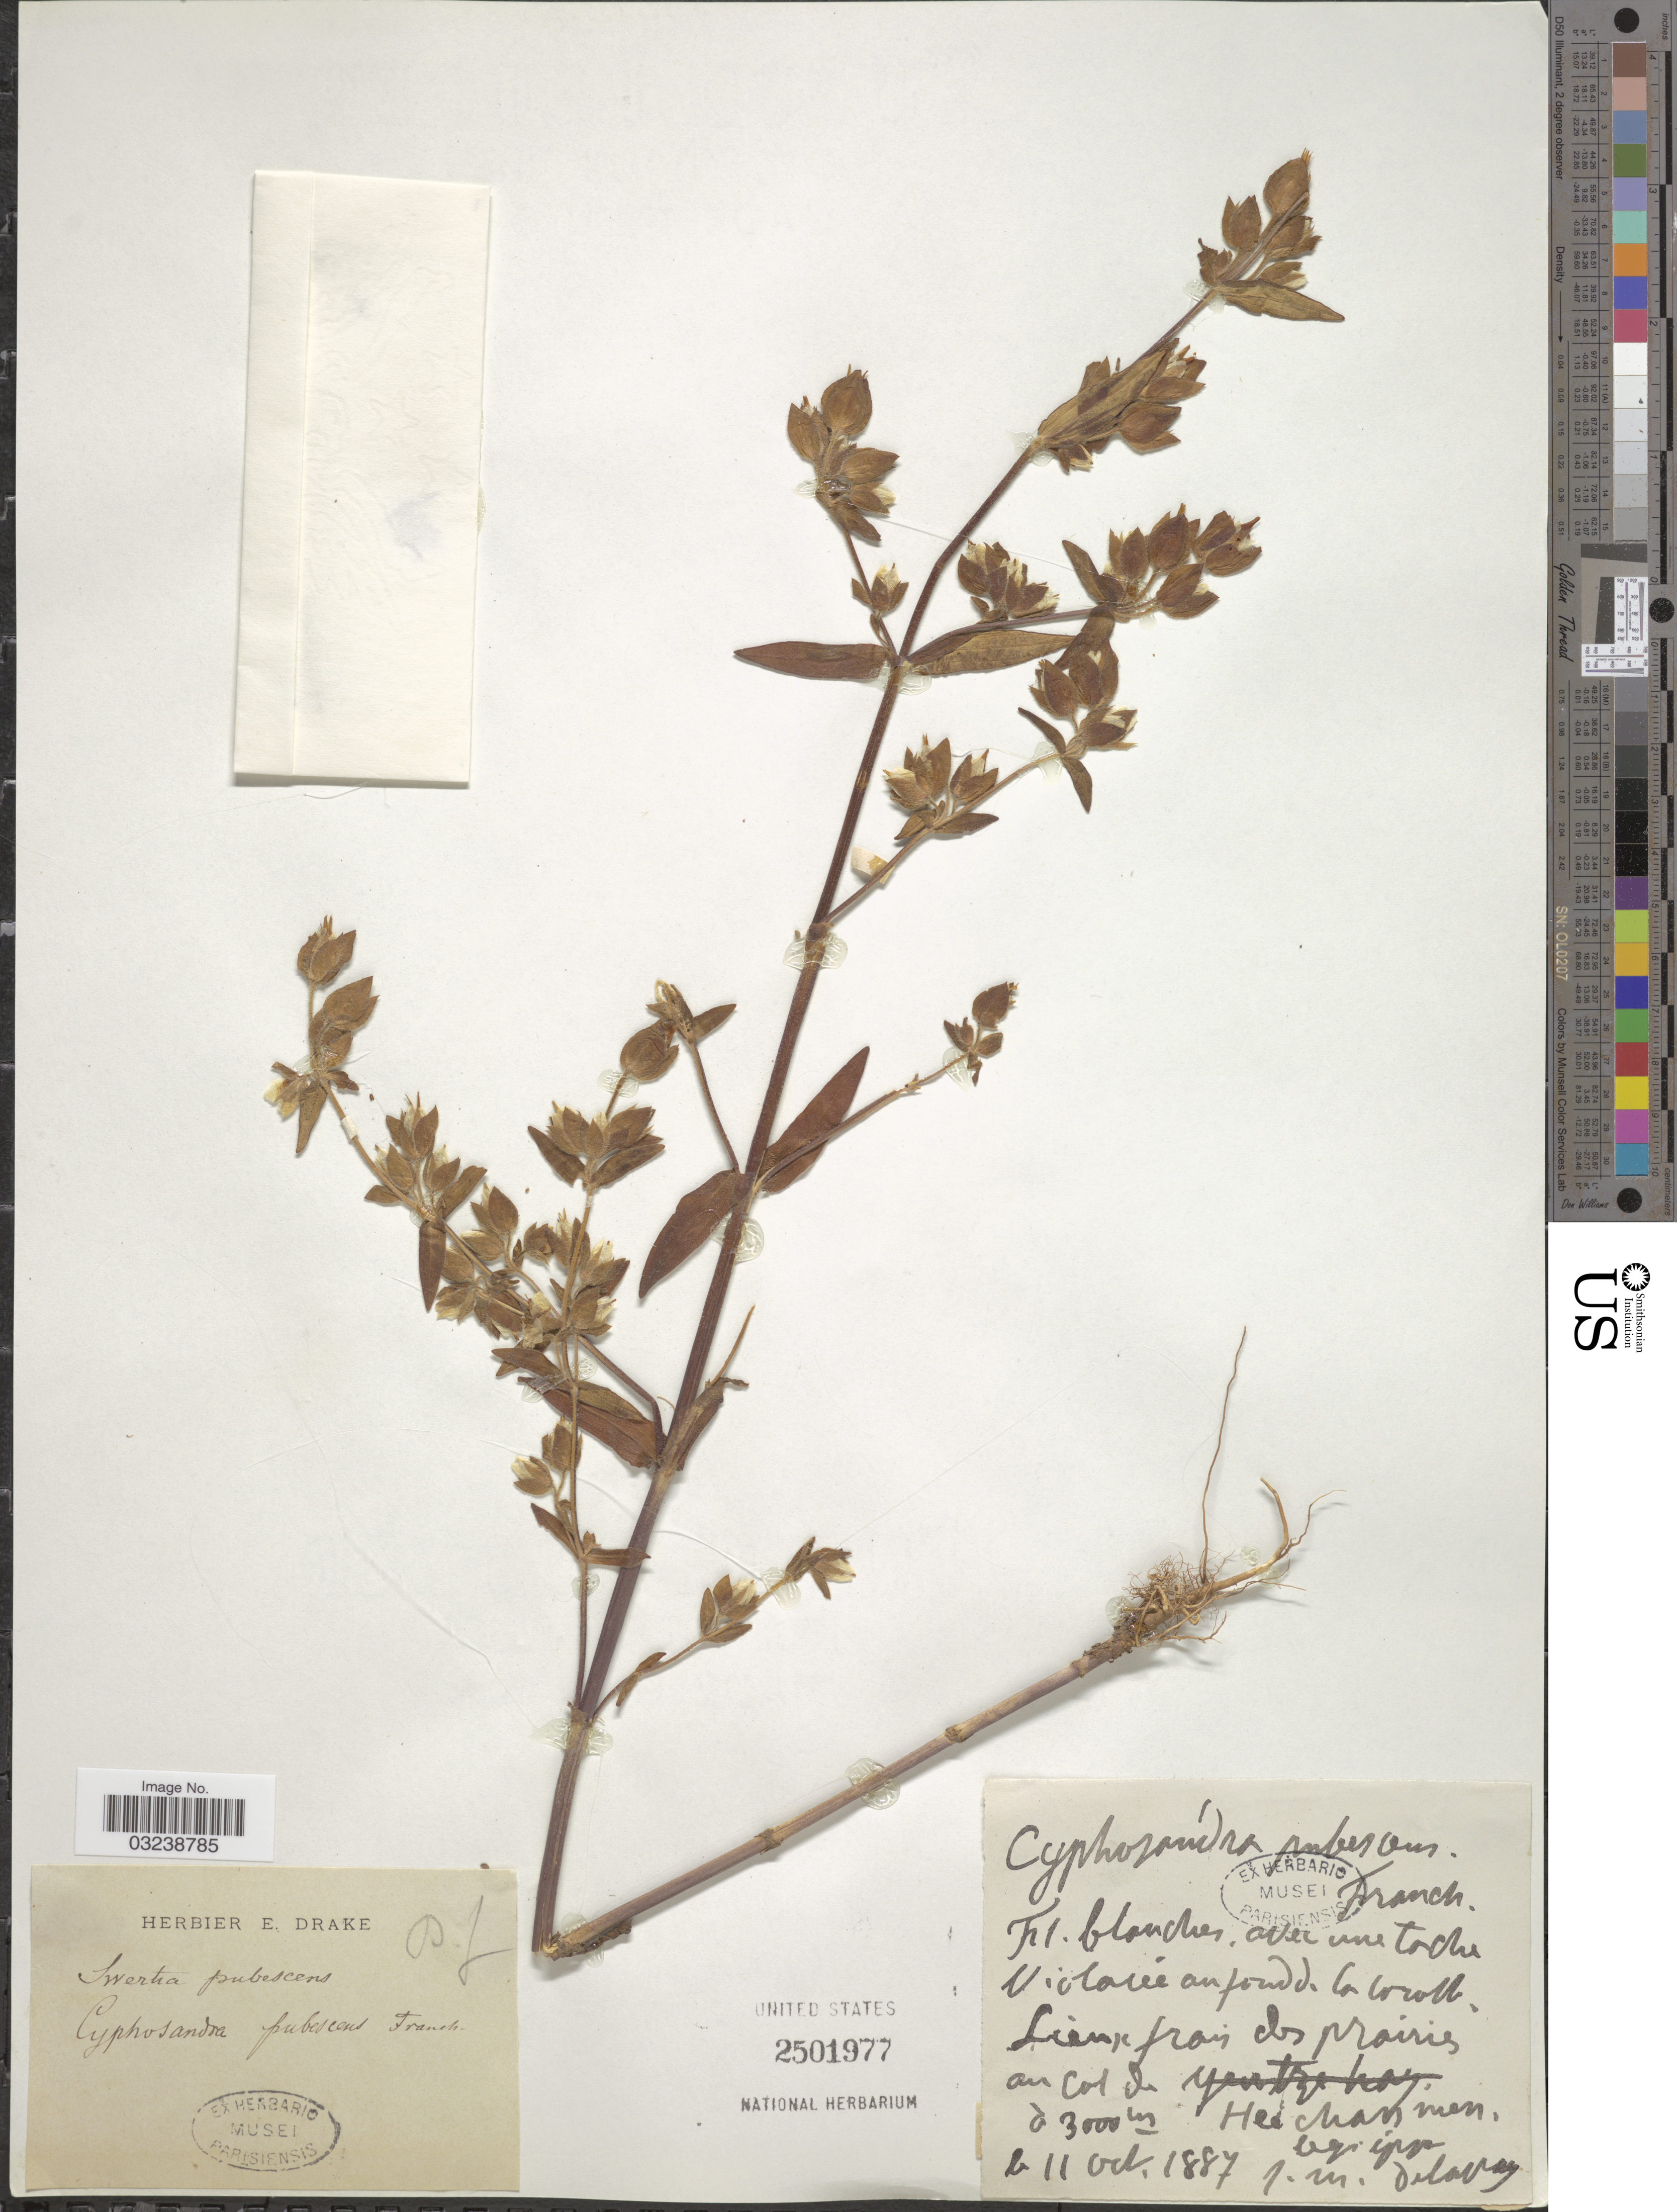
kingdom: Plantae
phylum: Tracheophyta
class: Magnoliopsida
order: Gentianales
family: Gentianaceae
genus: Swertia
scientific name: Swertia pubescens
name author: Franch.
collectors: J. Delavay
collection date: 1887-10-11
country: China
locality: Lieux frois des prairies au Col du Hec chan men. [illegible text].[interpreted]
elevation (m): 3000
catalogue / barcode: US 2501977